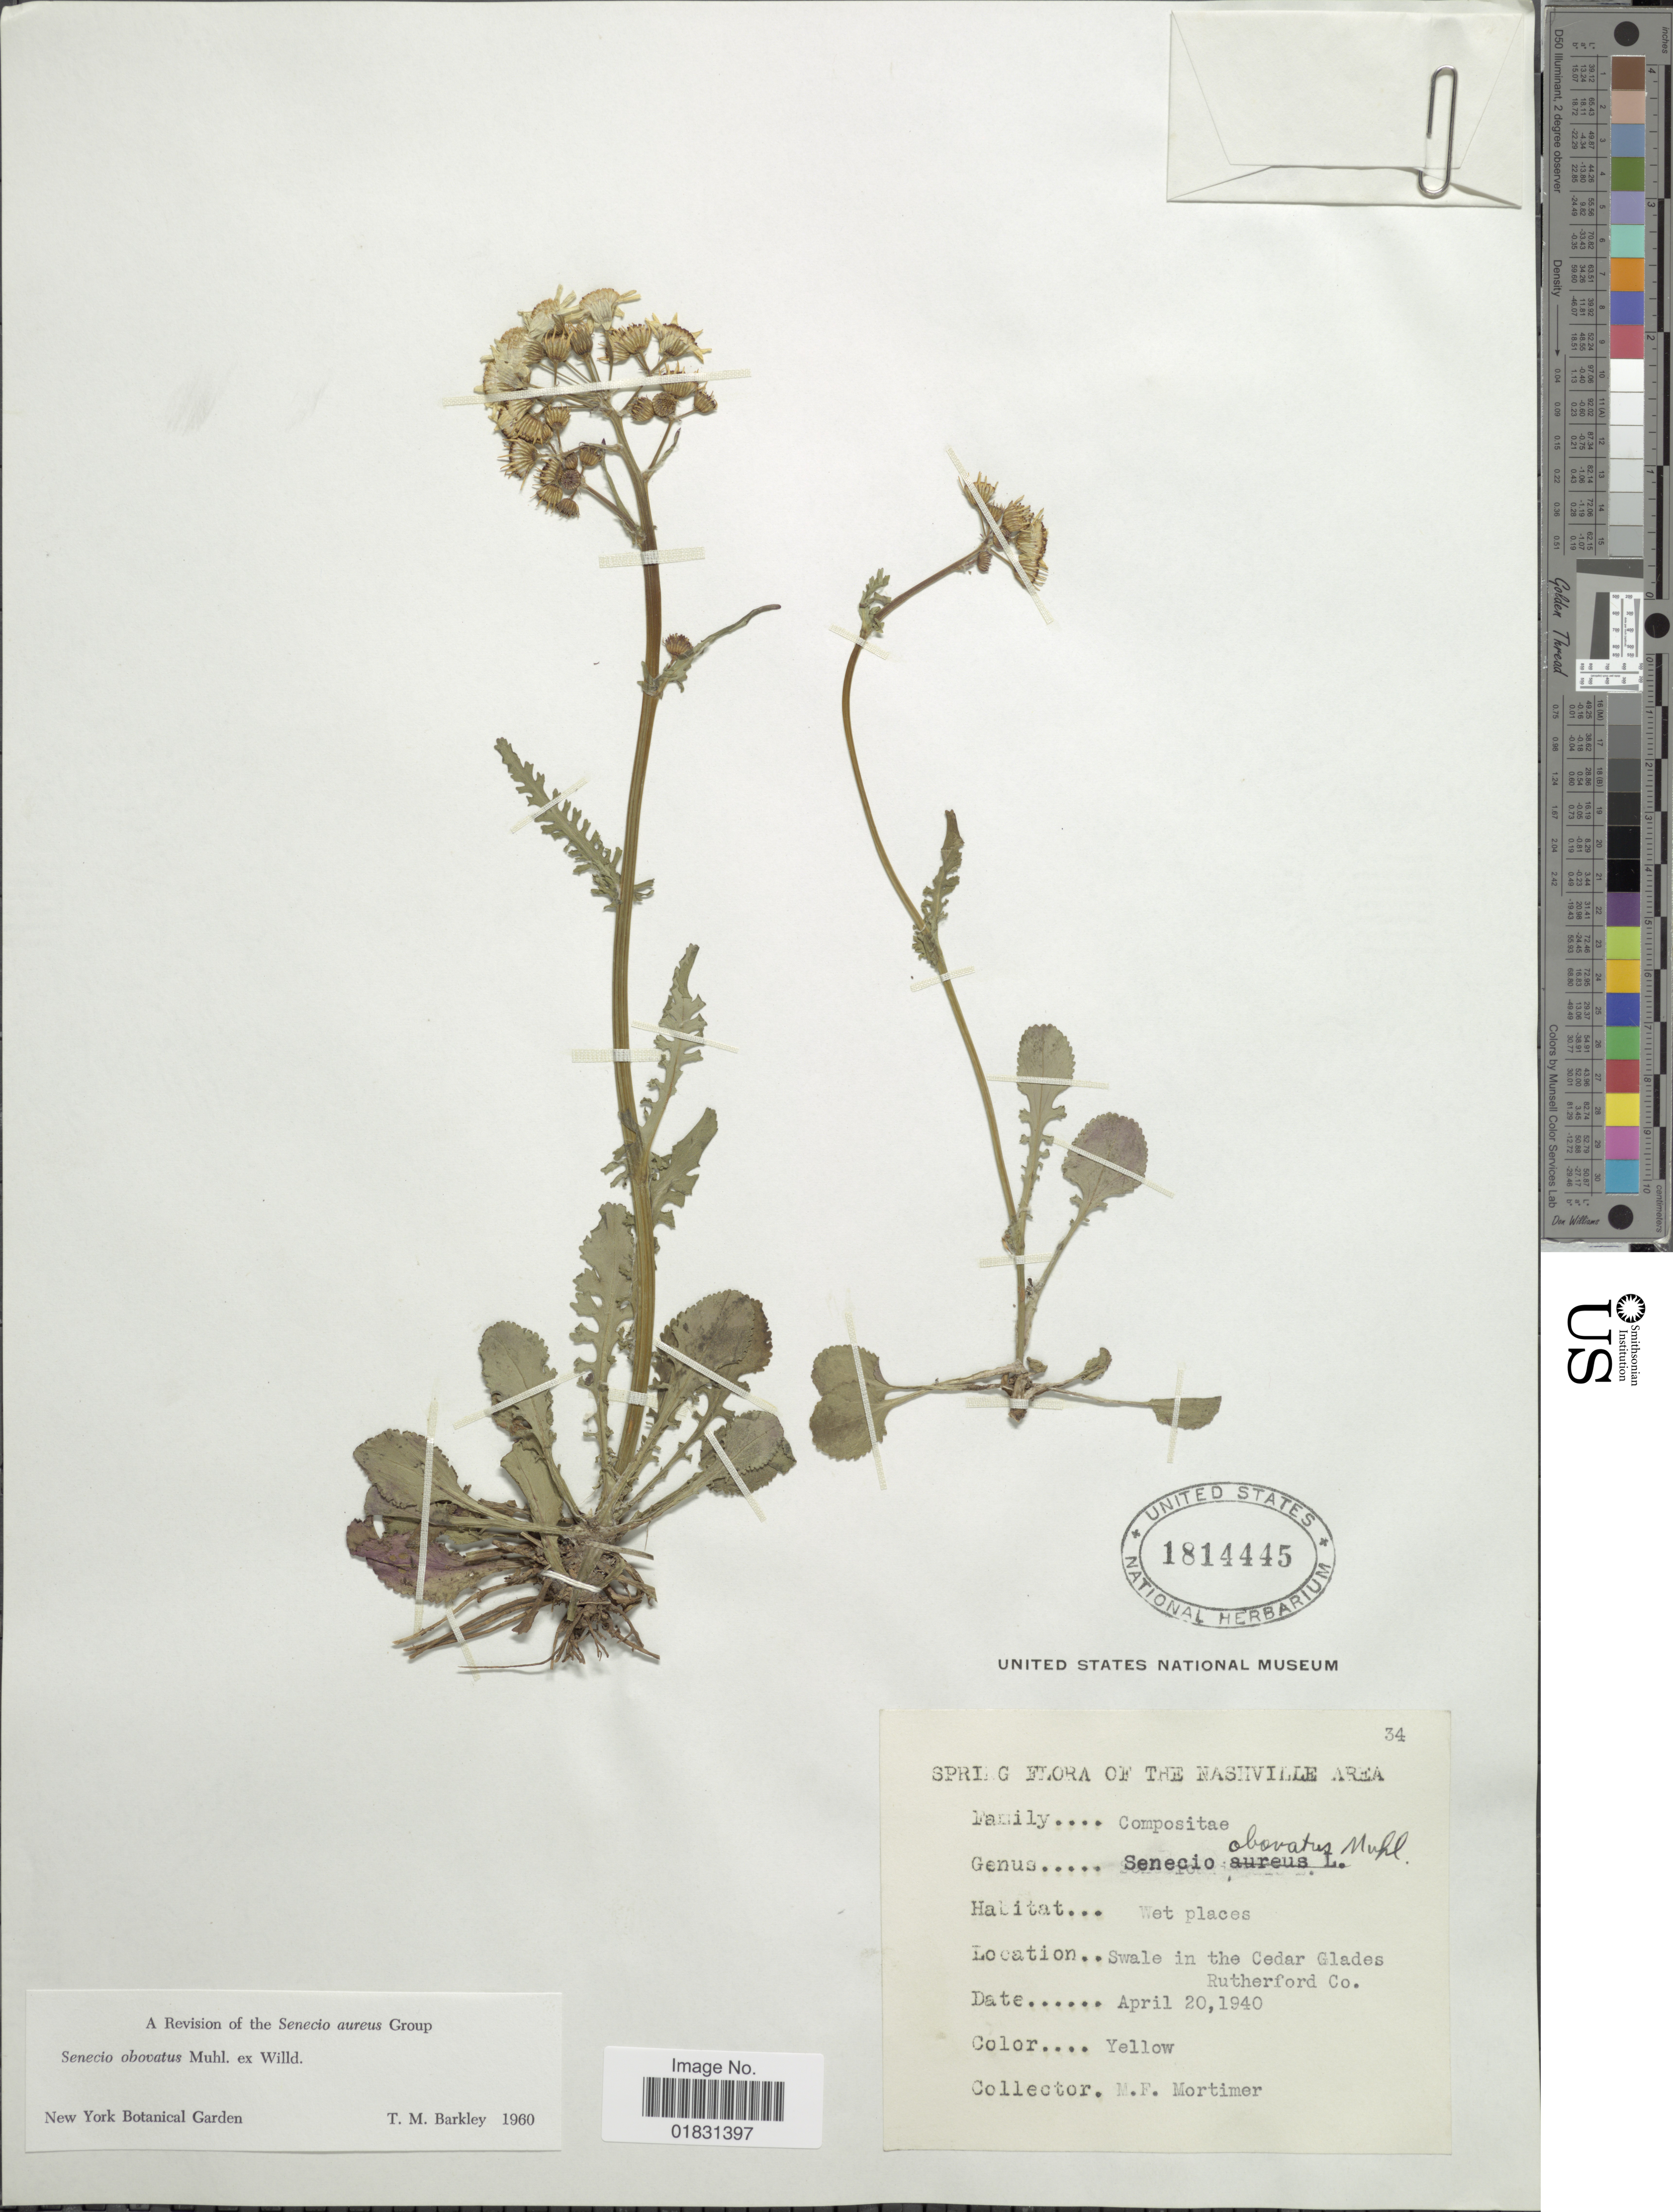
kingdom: Plantae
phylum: Tracheophyta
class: Magnoliopsida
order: Asterales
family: Asteraceae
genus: Packera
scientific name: Packera obovata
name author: (Muhl. ex Willd.) W.A. Weber & Á. Löve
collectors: M. Mortimer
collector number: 34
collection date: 1940-04-20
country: United States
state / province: Tennessee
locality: Spring, The Nashville Area, Swale in the Cedar Glades Rutherford Co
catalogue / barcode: US 1814445